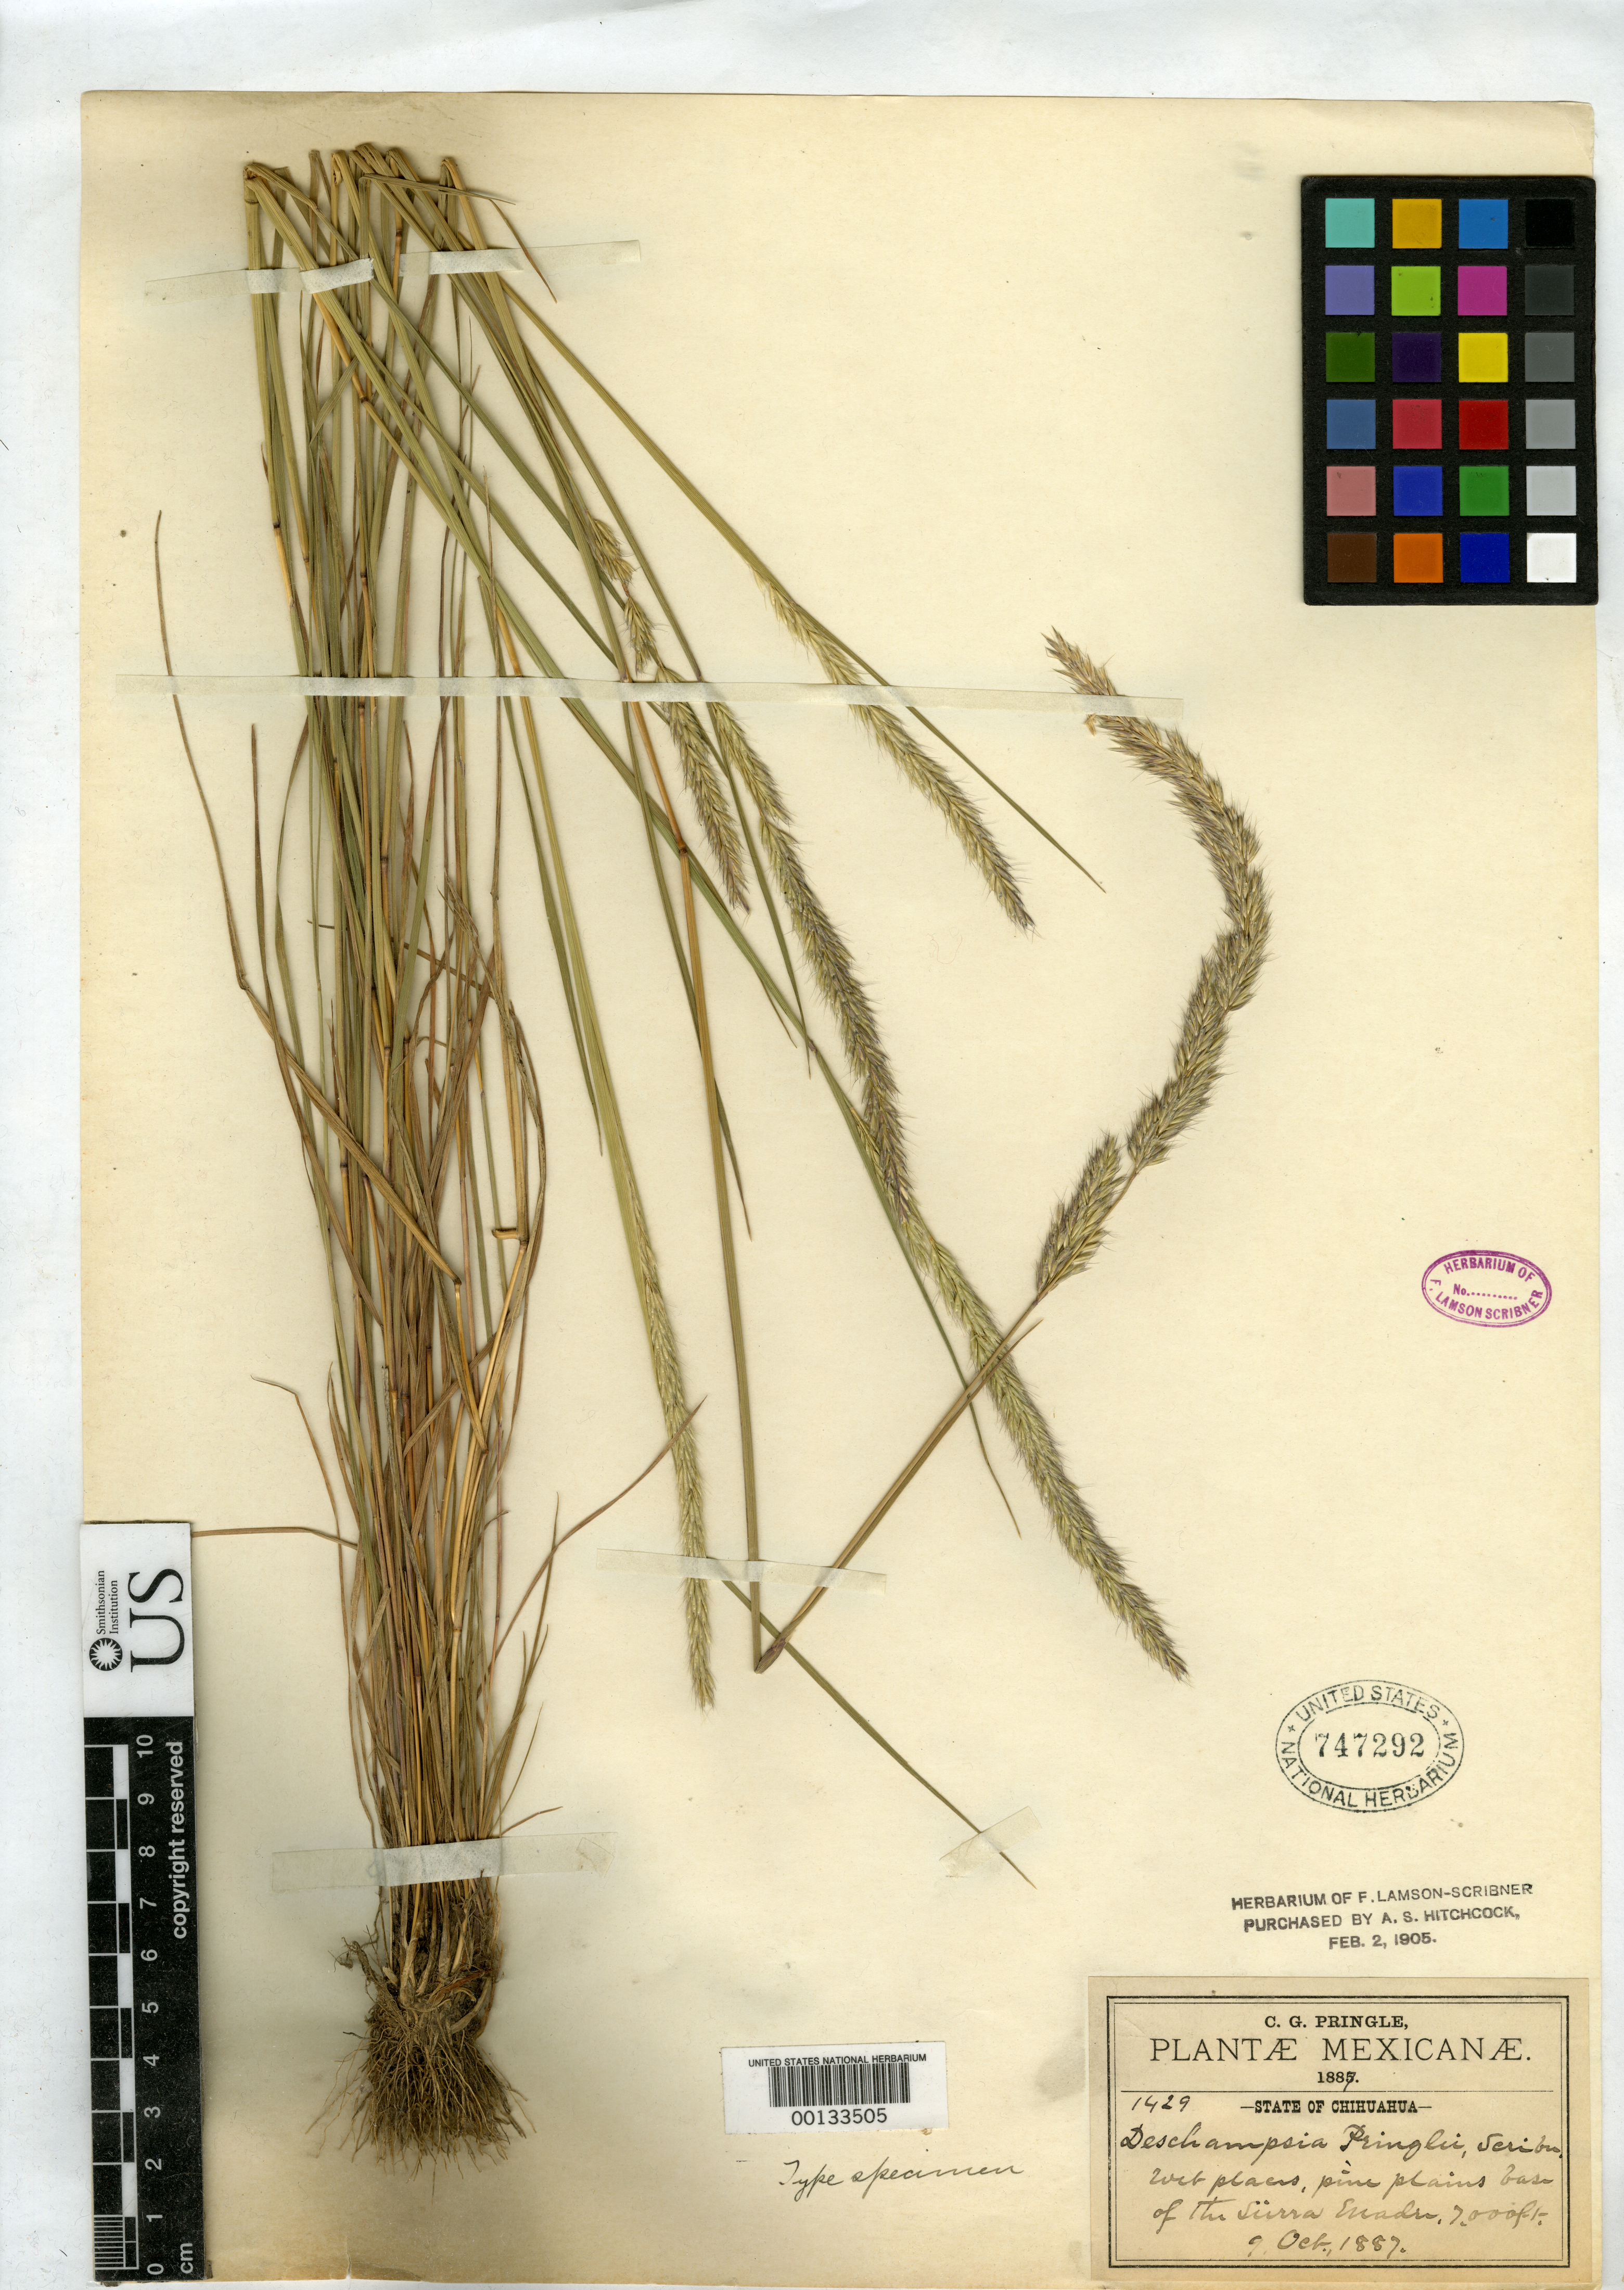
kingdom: Plantae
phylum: Tracheophyta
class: Liliopsida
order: Poales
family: Poaceae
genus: Deschampsia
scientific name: Deschampsia pringlei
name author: Scribn.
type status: Holotype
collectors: C. G. Pringle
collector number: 1429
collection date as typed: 09 Oct 1887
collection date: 1887-10-09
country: Mexico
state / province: Chihuahua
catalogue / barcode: US 747292